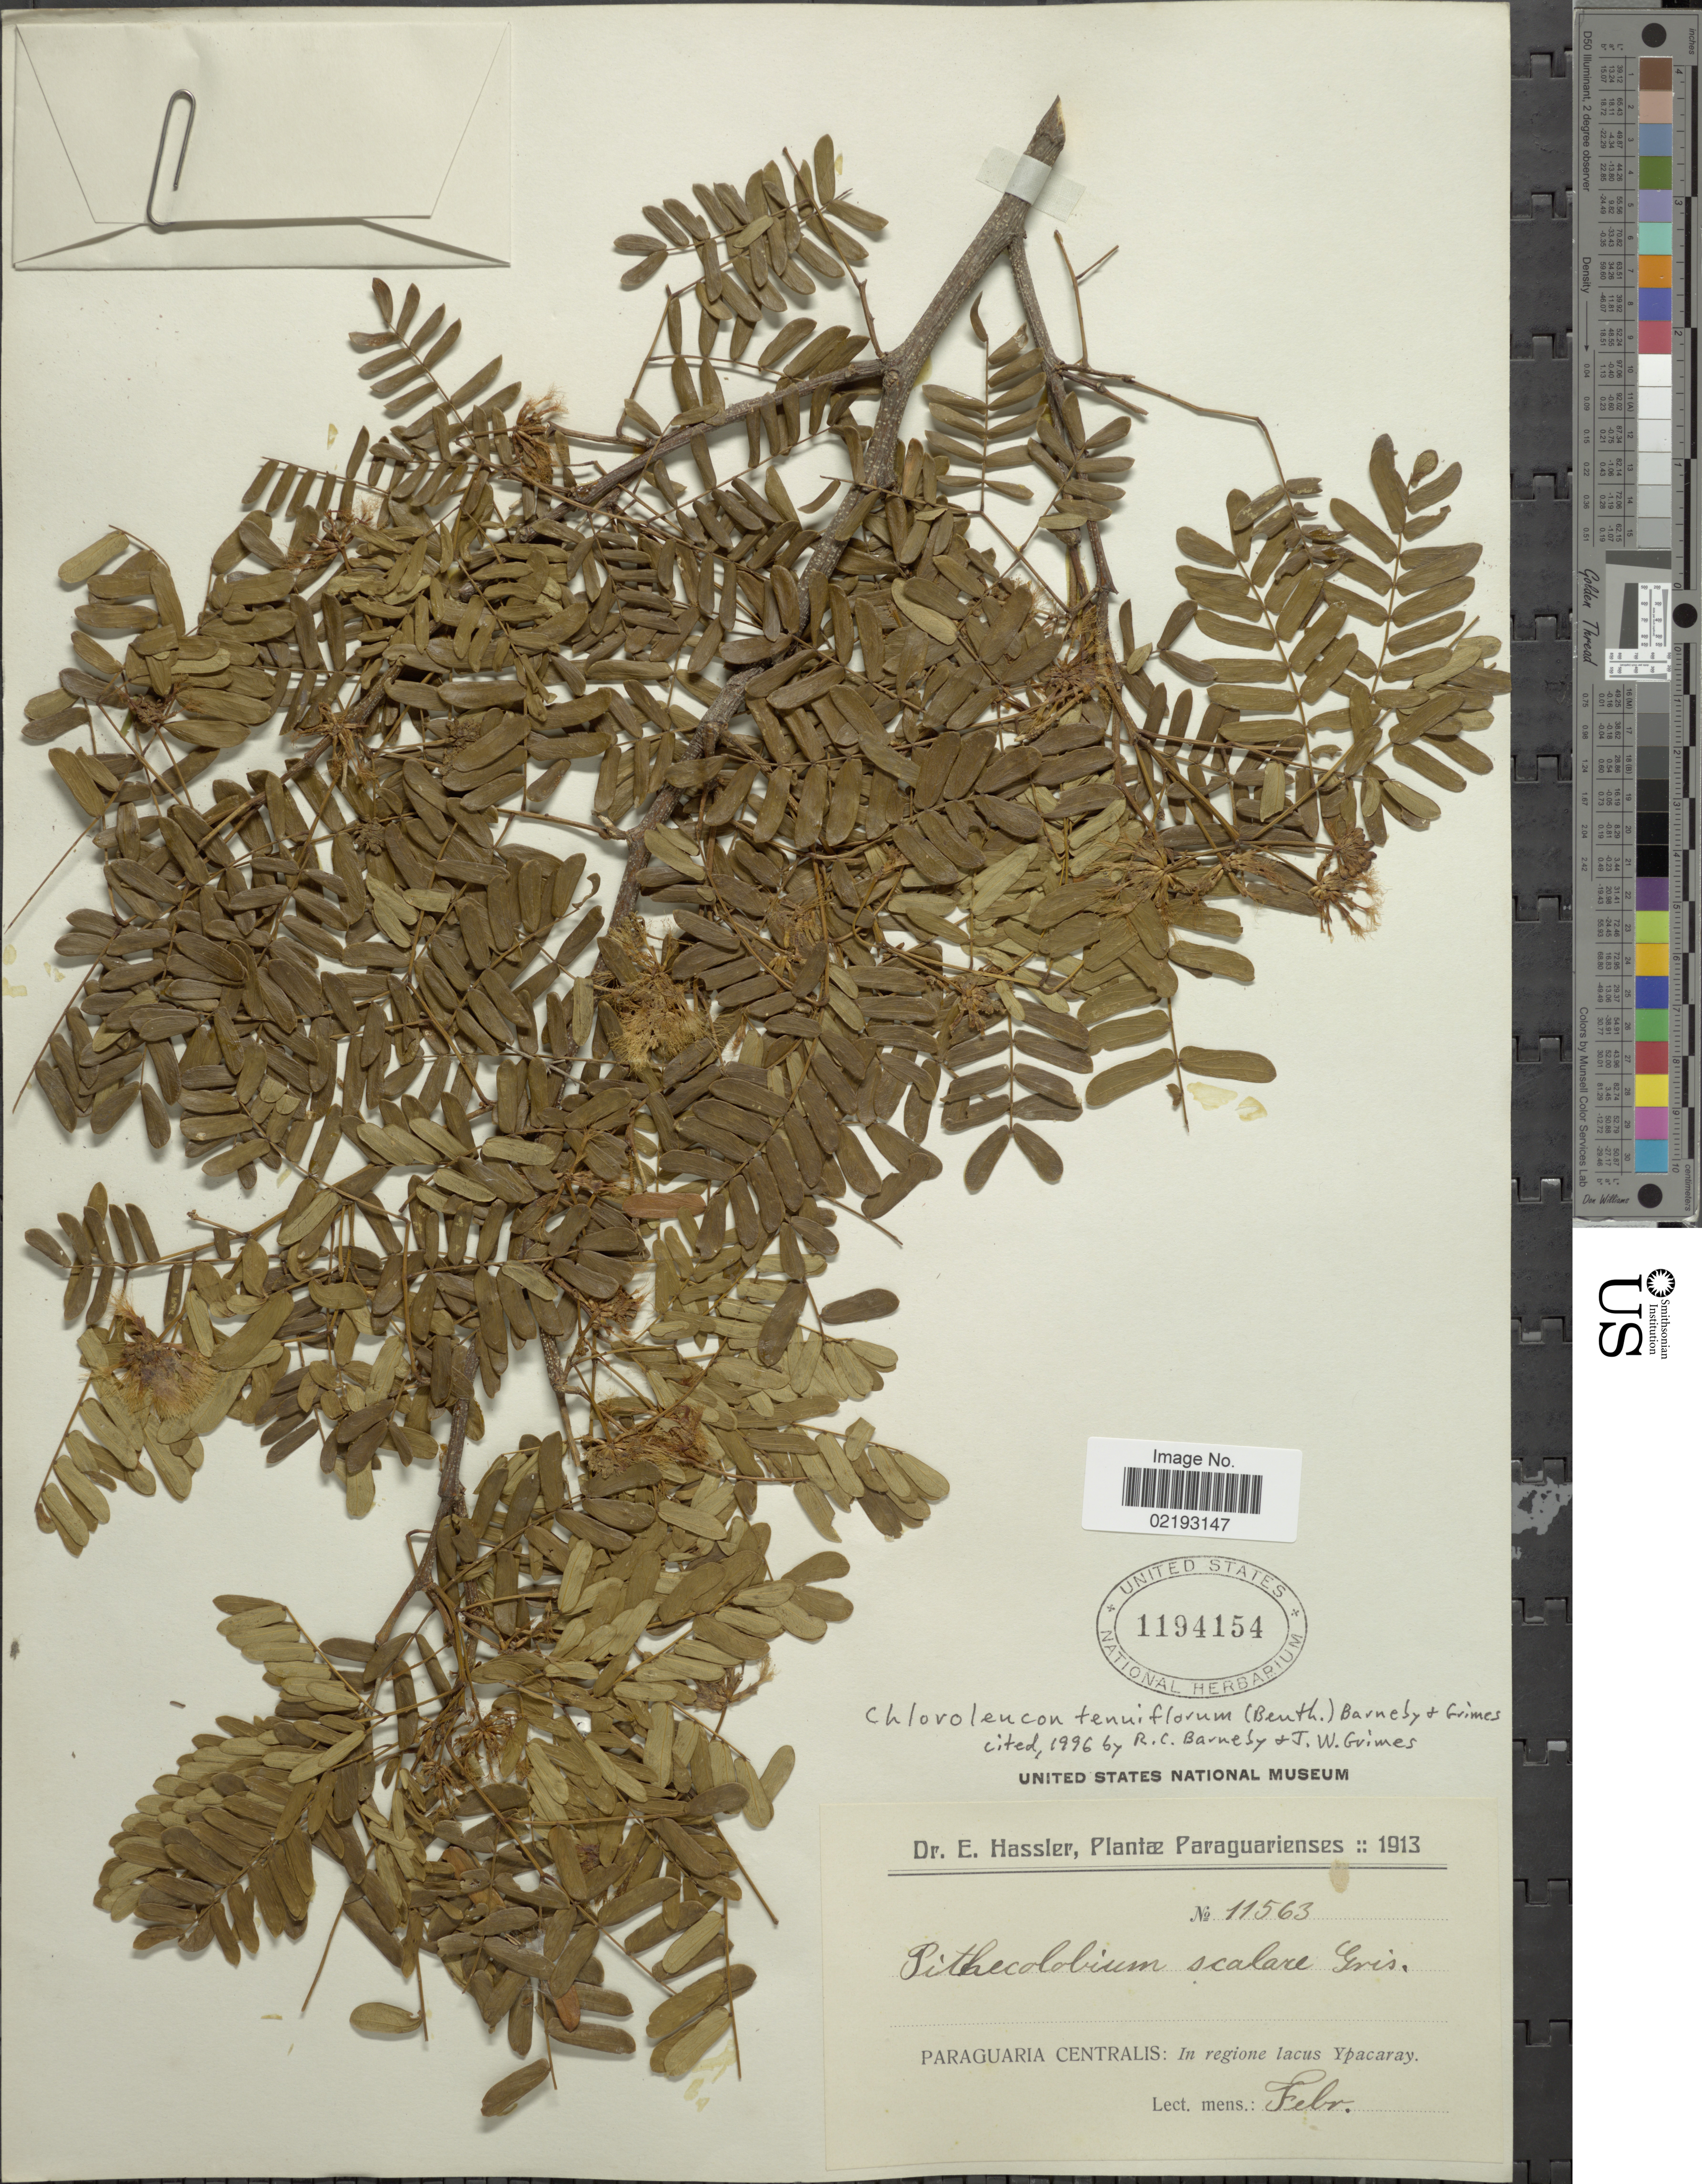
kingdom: Plantae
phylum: Tracheophyta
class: Magnoliopsida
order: Fabales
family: Fabaceae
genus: Chloroleucon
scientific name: Chloroleucon tenuiflorum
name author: (Benth.) Barneby & J.W. Grimes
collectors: E. Hassler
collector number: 11563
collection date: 1913-02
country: Paraguay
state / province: Paraguari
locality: Paraguaria Centralis, regione lacus Ypacaray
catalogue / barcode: US 1194154